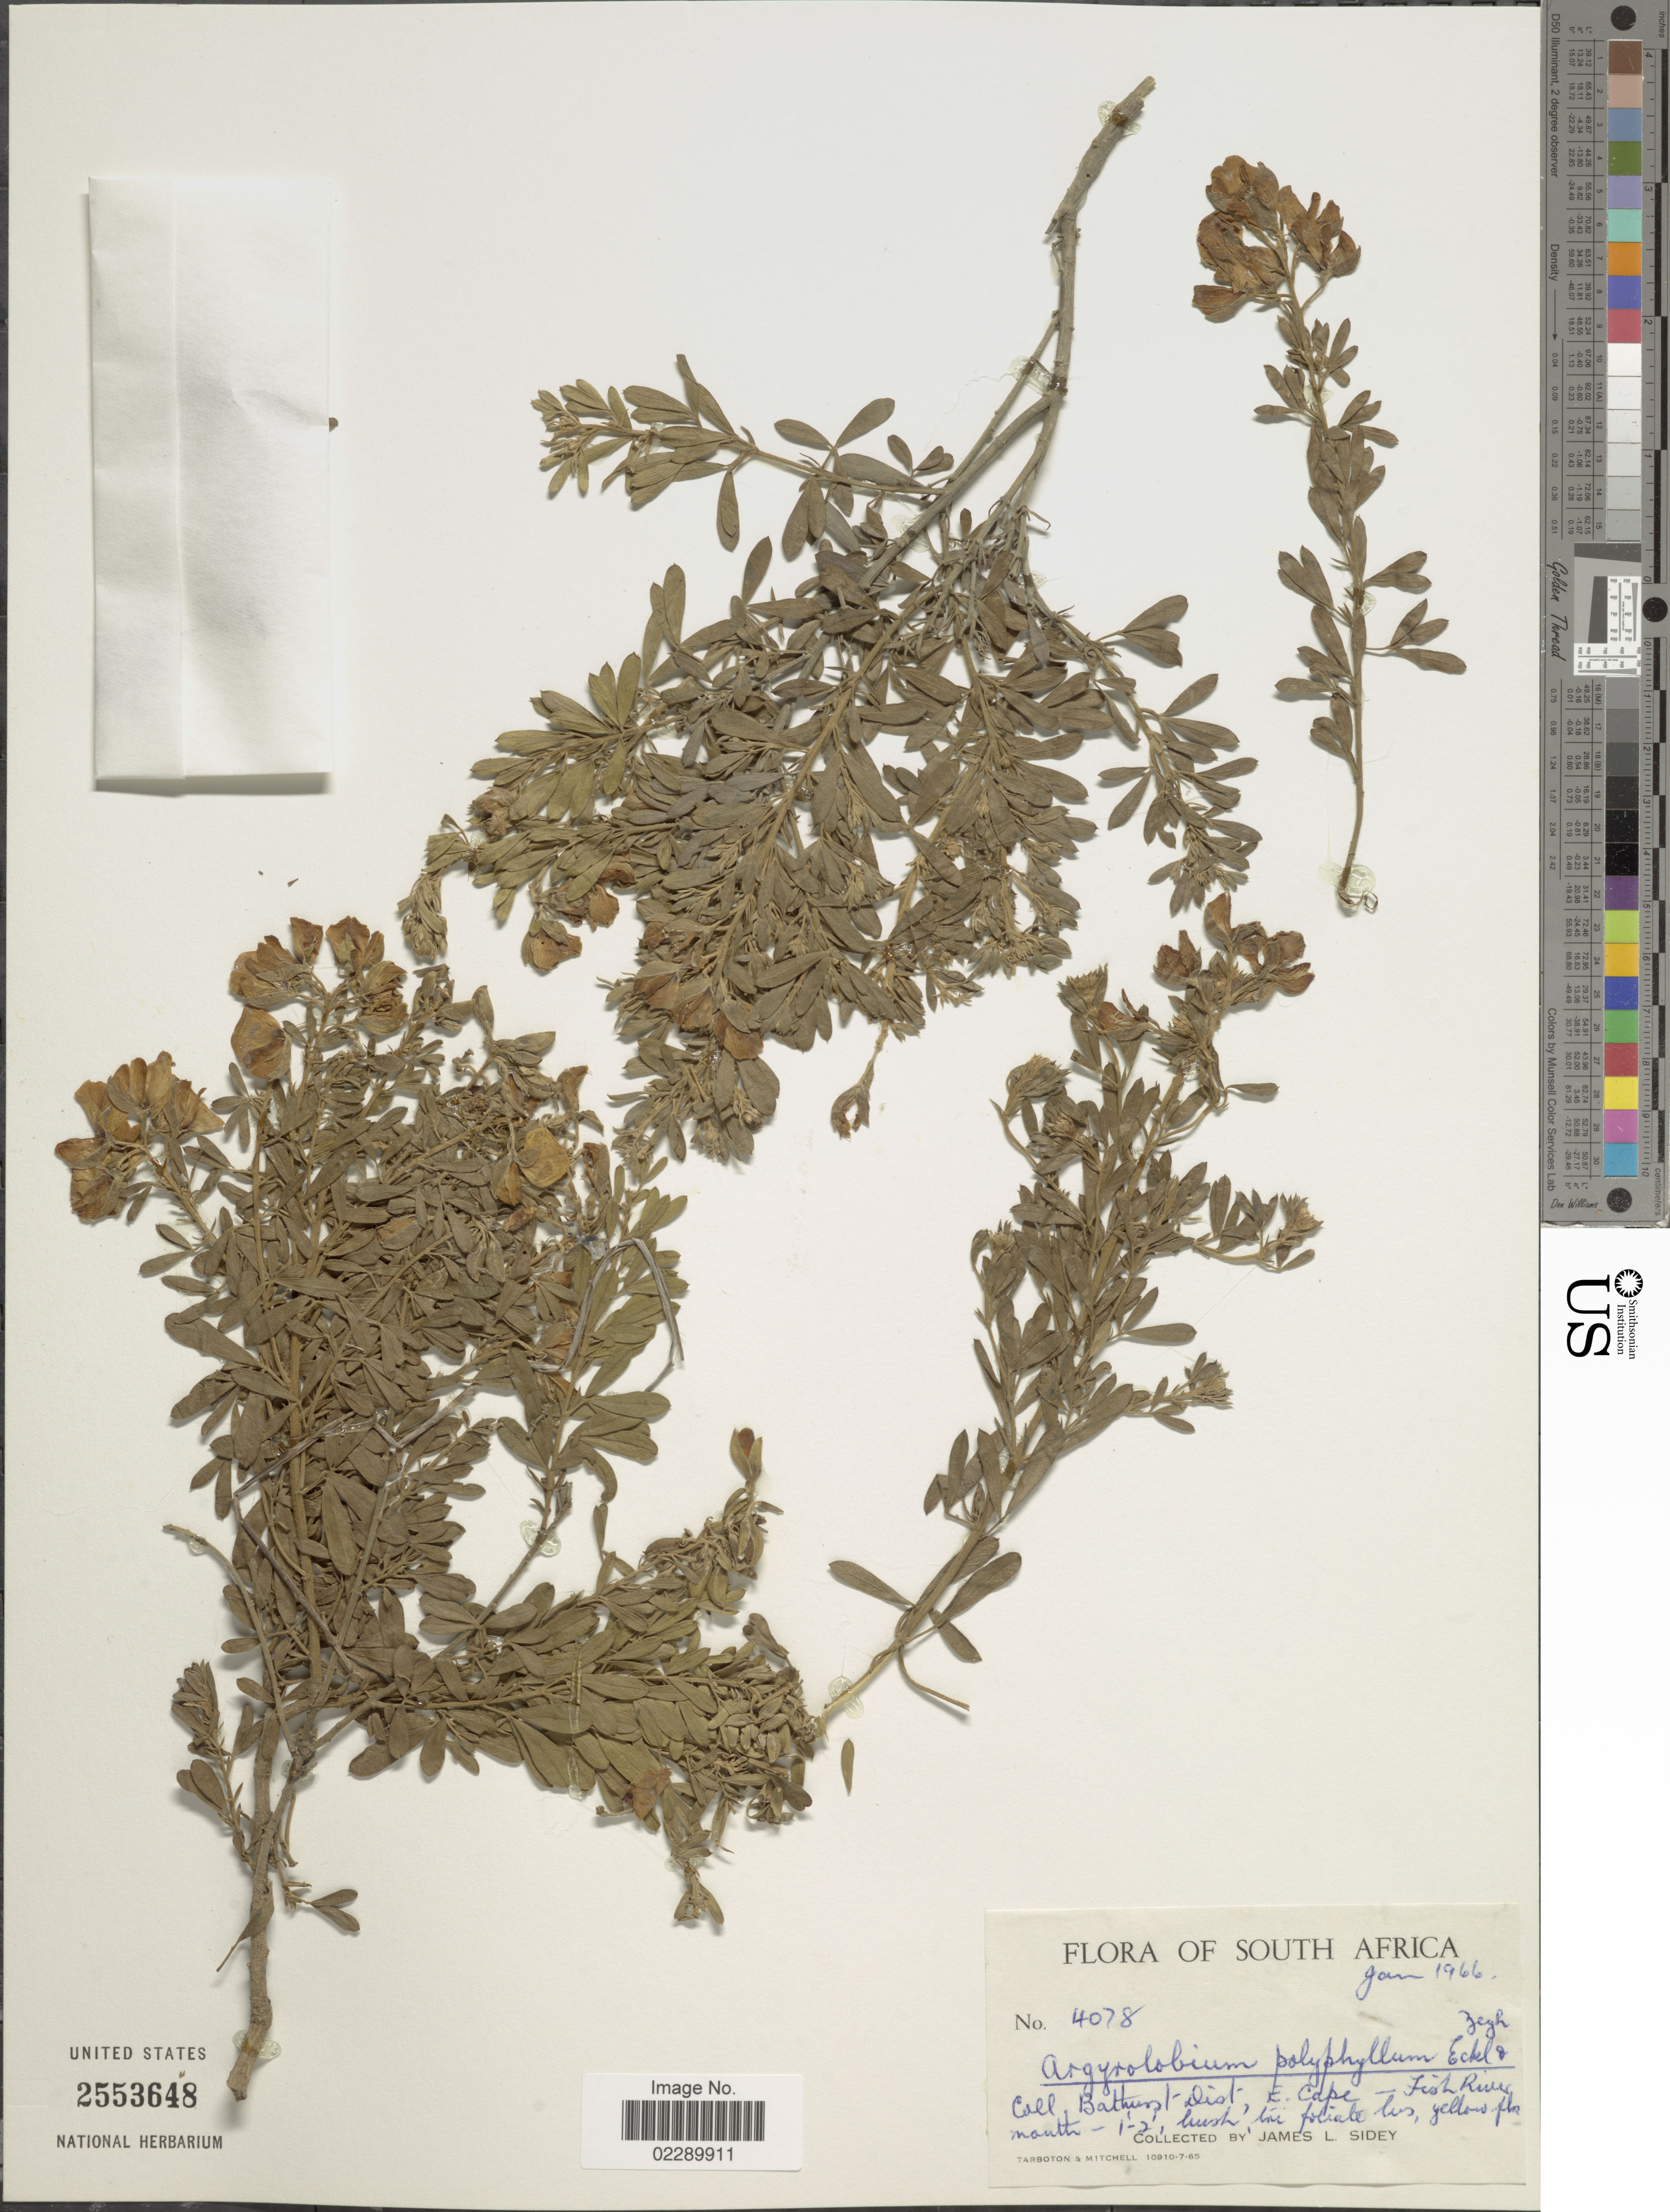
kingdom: Plantae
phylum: Tracheophyta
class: Magnoliopsida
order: Fabales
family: Fabaceae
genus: Argyrolobium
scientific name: Argyrolobium polyphyllum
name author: Eckl. & Zeyh.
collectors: J. L. Sidey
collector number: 4078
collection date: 1966-01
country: South Africa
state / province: Eastern Cape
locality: Bathurst Dist, E. Cape - Fish River mouth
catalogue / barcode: US 2553648